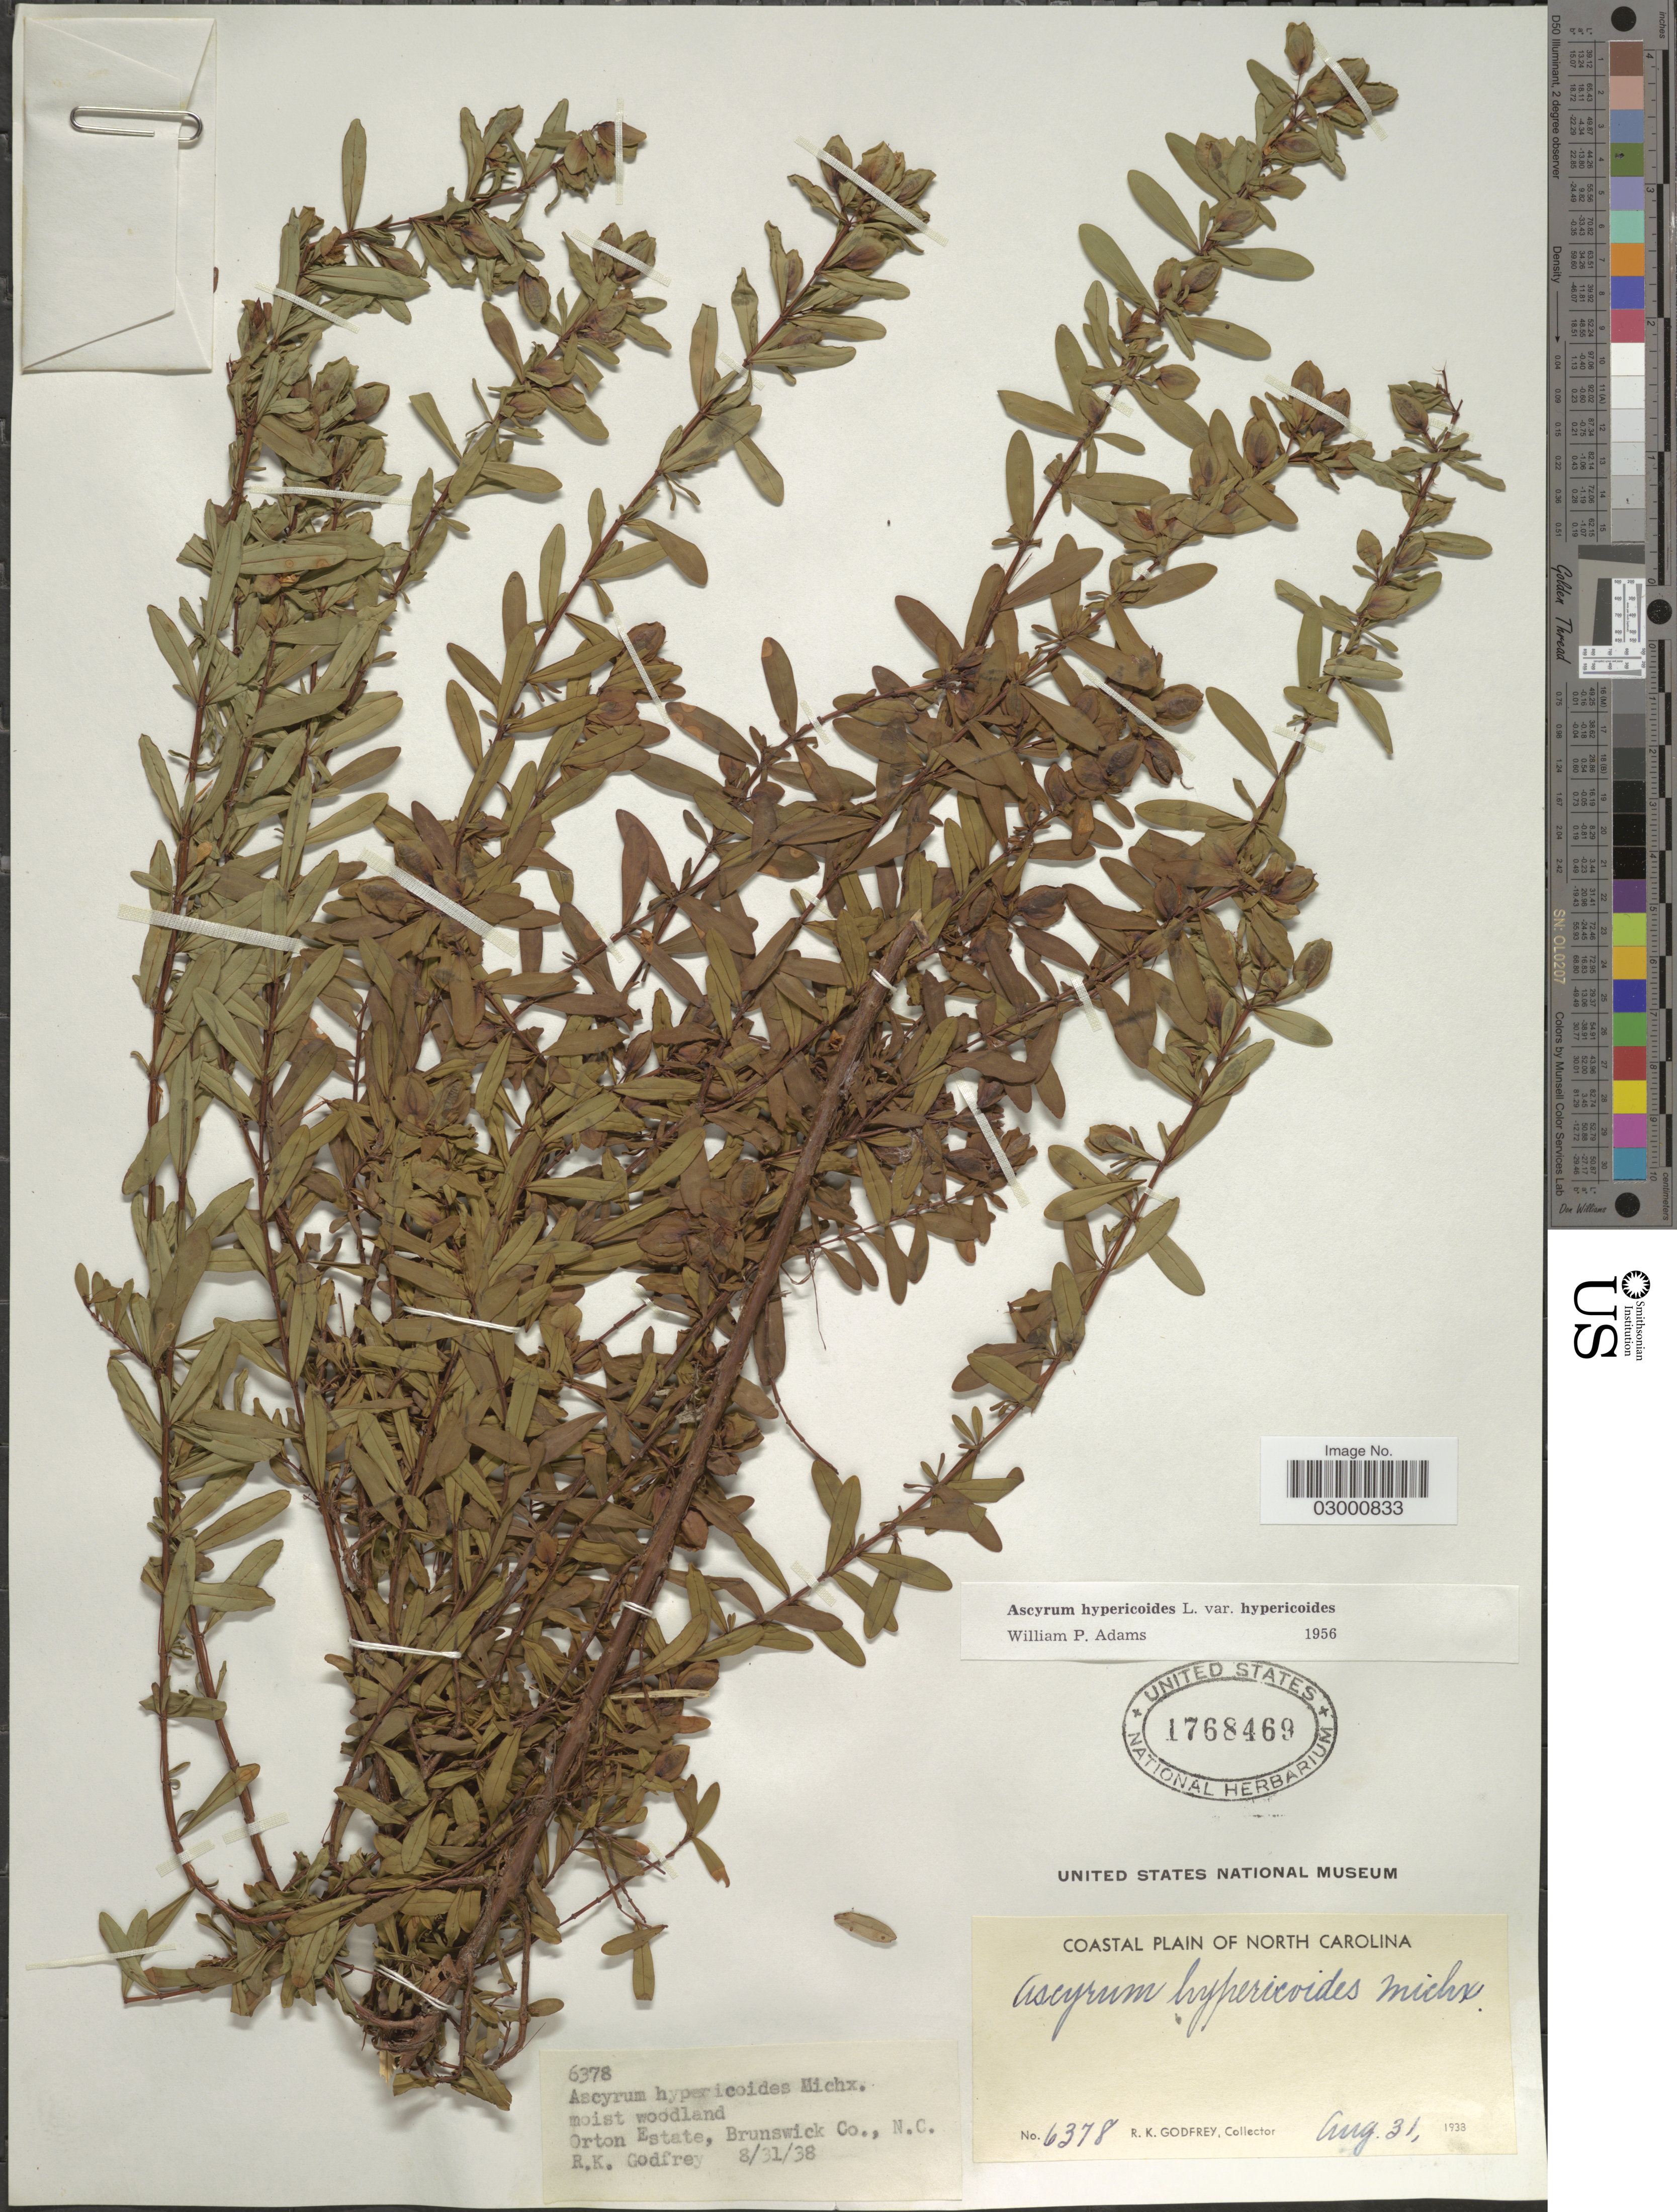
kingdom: Plantae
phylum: Tracheophyta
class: Magnoliopsida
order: Malpighiales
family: Hypericaceae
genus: Hypericum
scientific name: Hypericum hypericoides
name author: (L.) Crantz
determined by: Strong, Mark T., (BOT), Smithsonian Institution - National Museum of Natural History (UNITED STATES)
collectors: R. K. Godfrey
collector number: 6378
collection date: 1938-08-31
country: United States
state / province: North Carolina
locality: Coastal Plain of North Carolina. Orton Estate, Brunswick Co.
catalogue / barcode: US 1768469